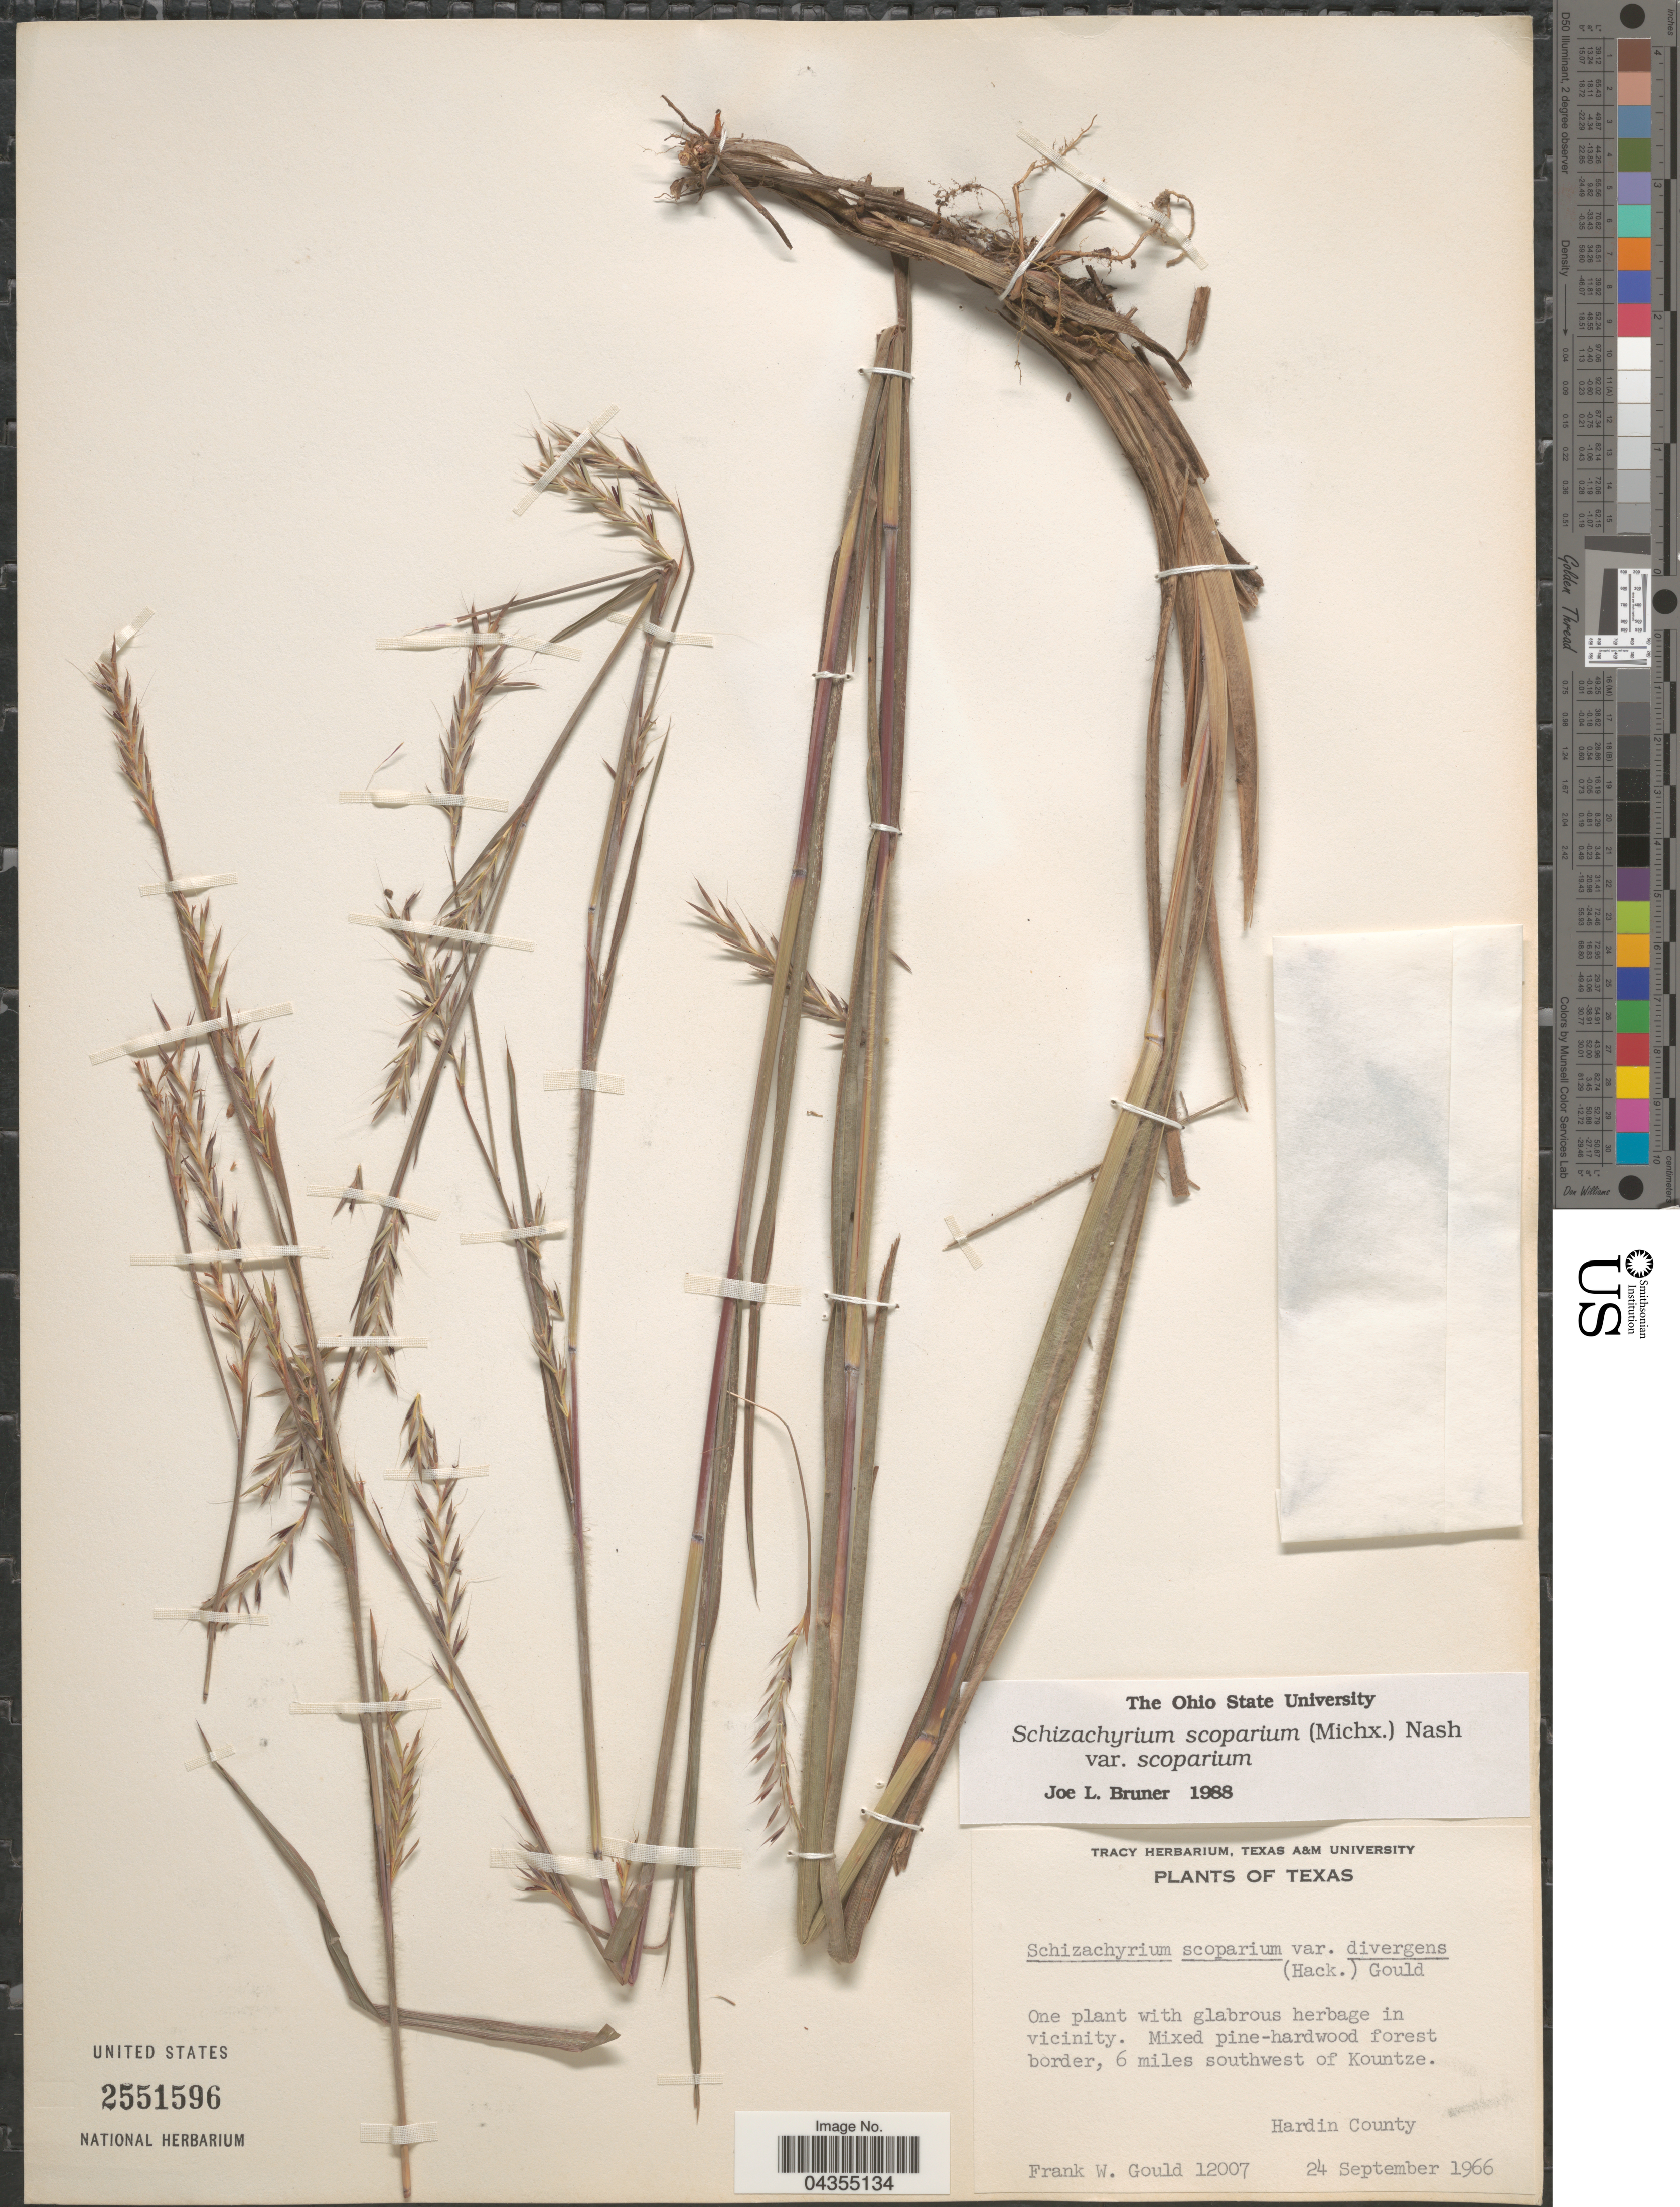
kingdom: Plantae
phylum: Tracheophyta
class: Liliopsida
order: Poales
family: Poaceae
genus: Schizachyrium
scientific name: Schizachyrium scoparium var. scoparium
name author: (Michx.) Nash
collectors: F. W. Gould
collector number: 12007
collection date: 1966-09-24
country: United States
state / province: Texas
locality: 6 miles southwest of Kountze. Hardin County.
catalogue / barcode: US 2551596